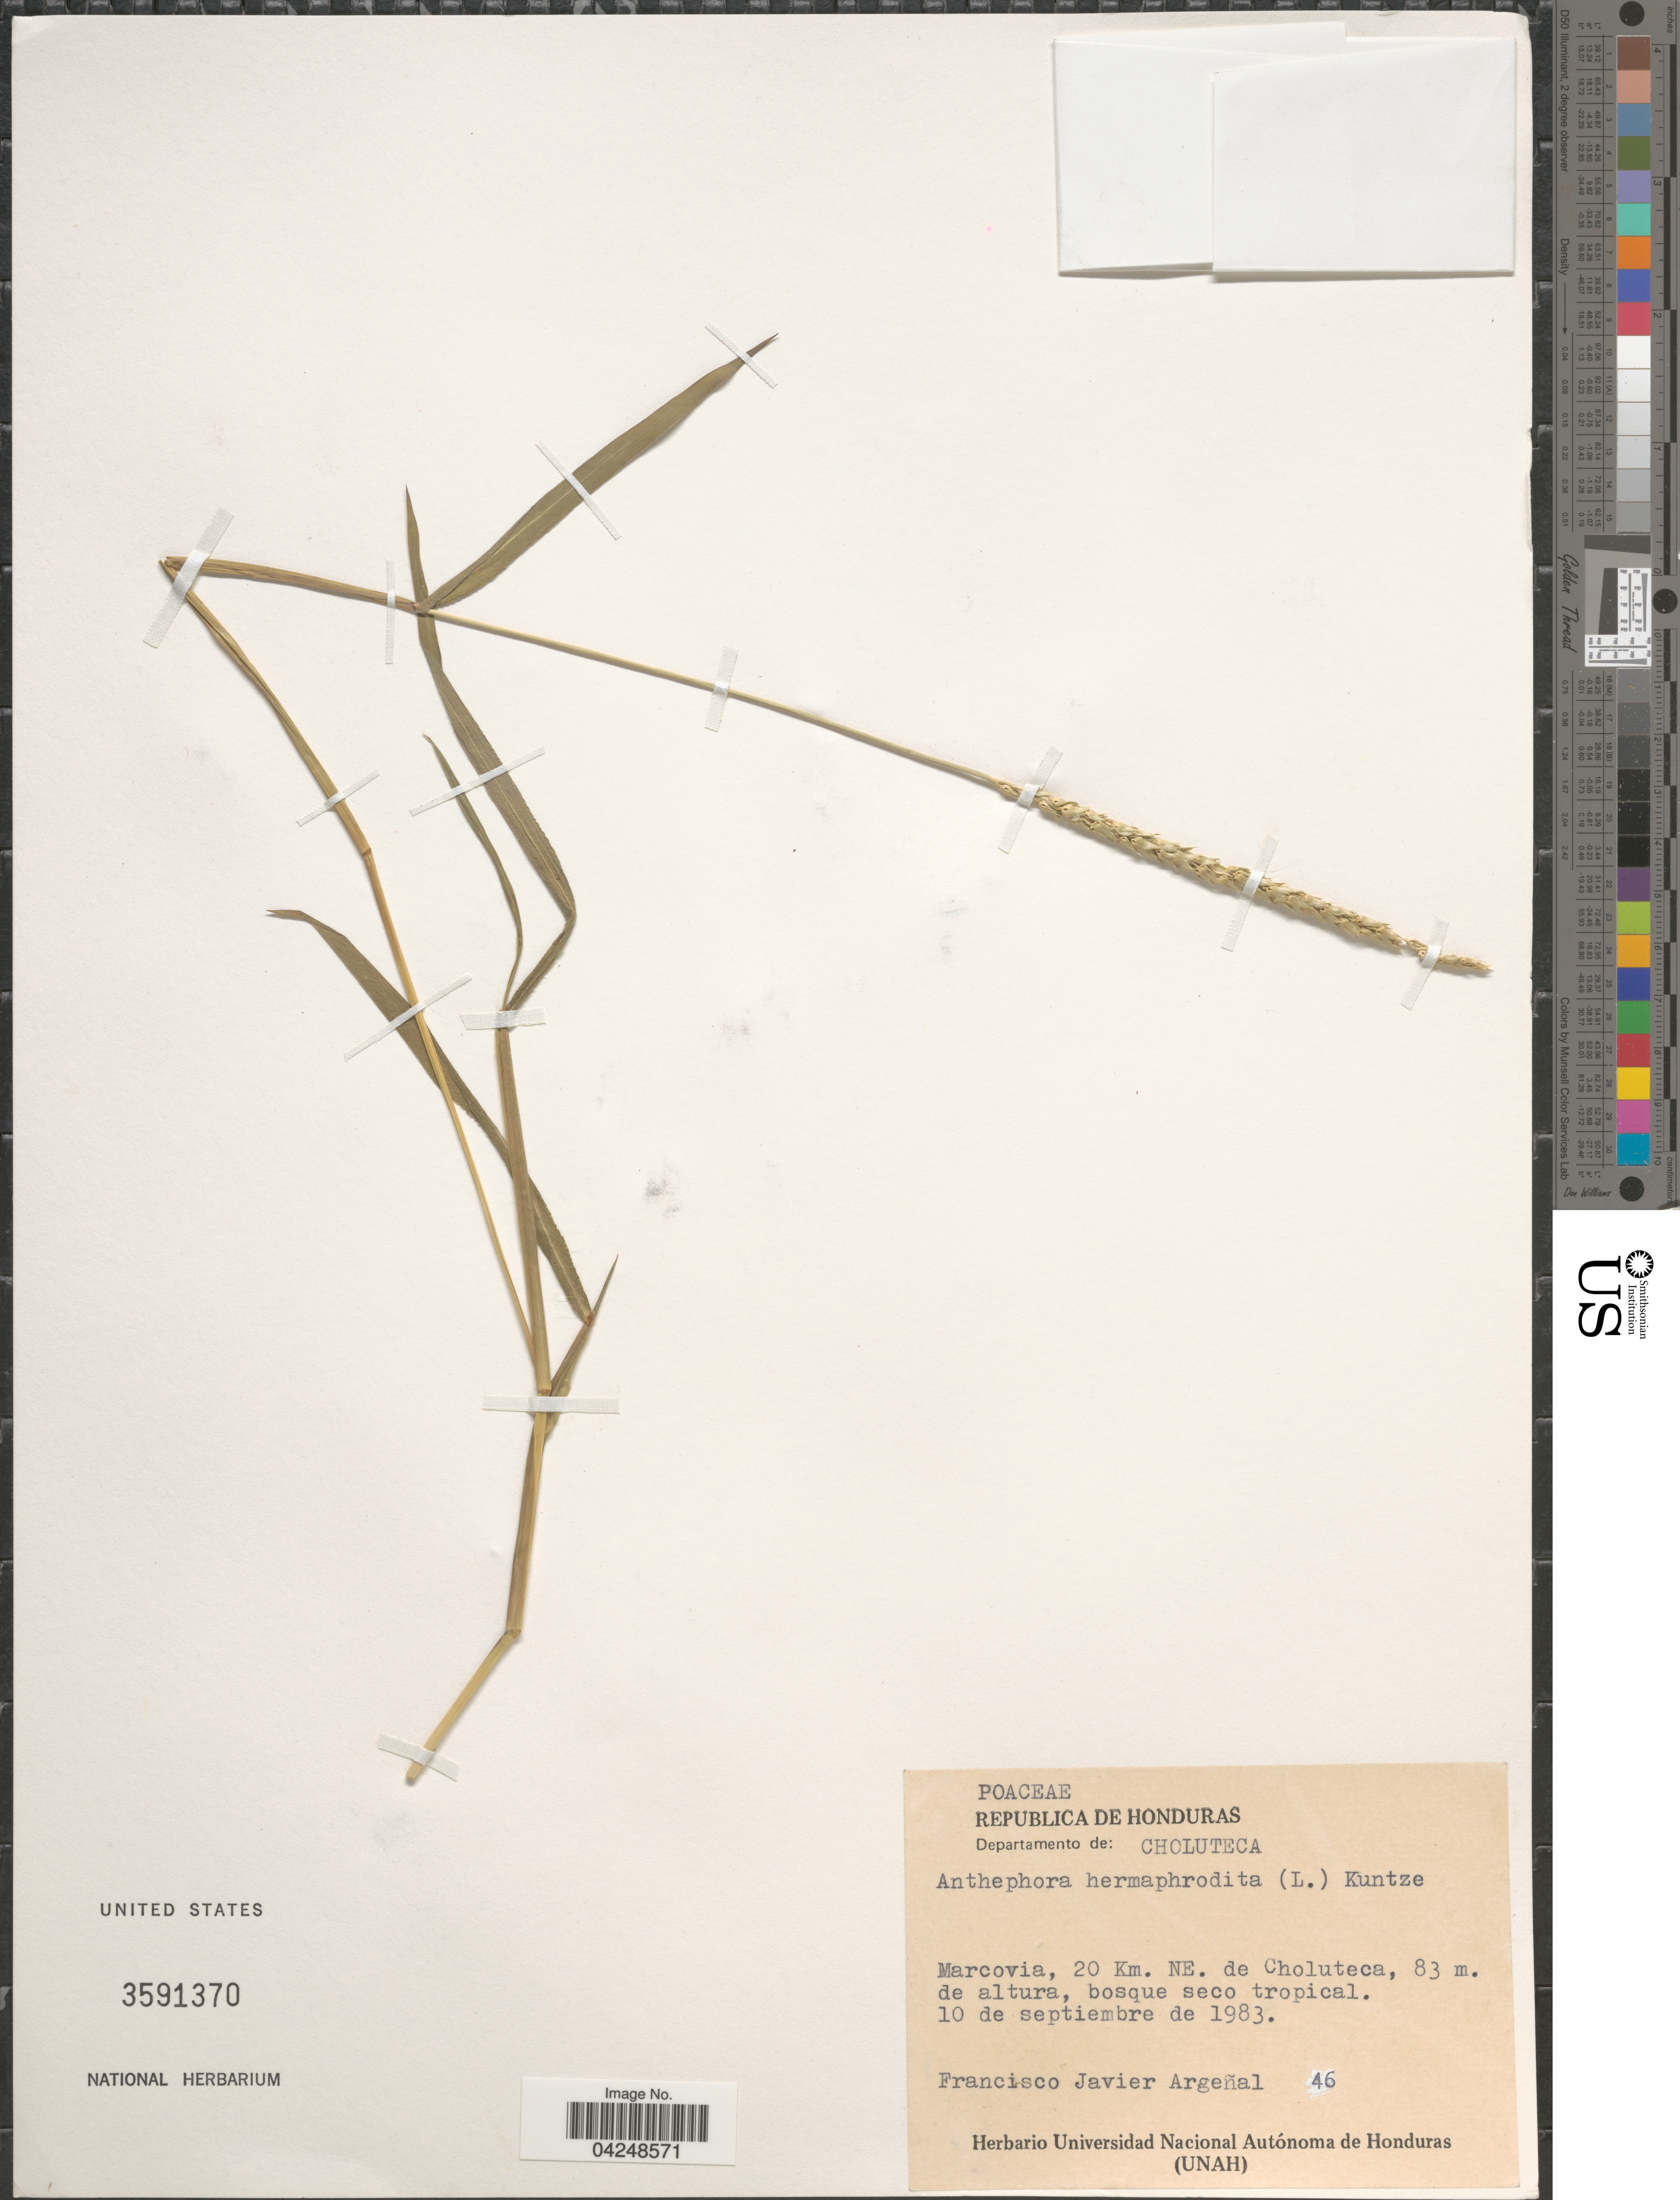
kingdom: Plantae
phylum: Tracheophyta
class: Liliopsida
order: Poales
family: Poaceae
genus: Anthephora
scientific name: Anthephora hermaphrodita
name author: (L.) Kuntze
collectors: F. Argenal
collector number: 46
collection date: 1983-09-10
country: Honduras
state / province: Choluteca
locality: Republica de Honduras. Departamento de: Choluteca. Marcovia, 20 Km. NE. de Choluteca.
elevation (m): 83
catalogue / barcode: US 3591370